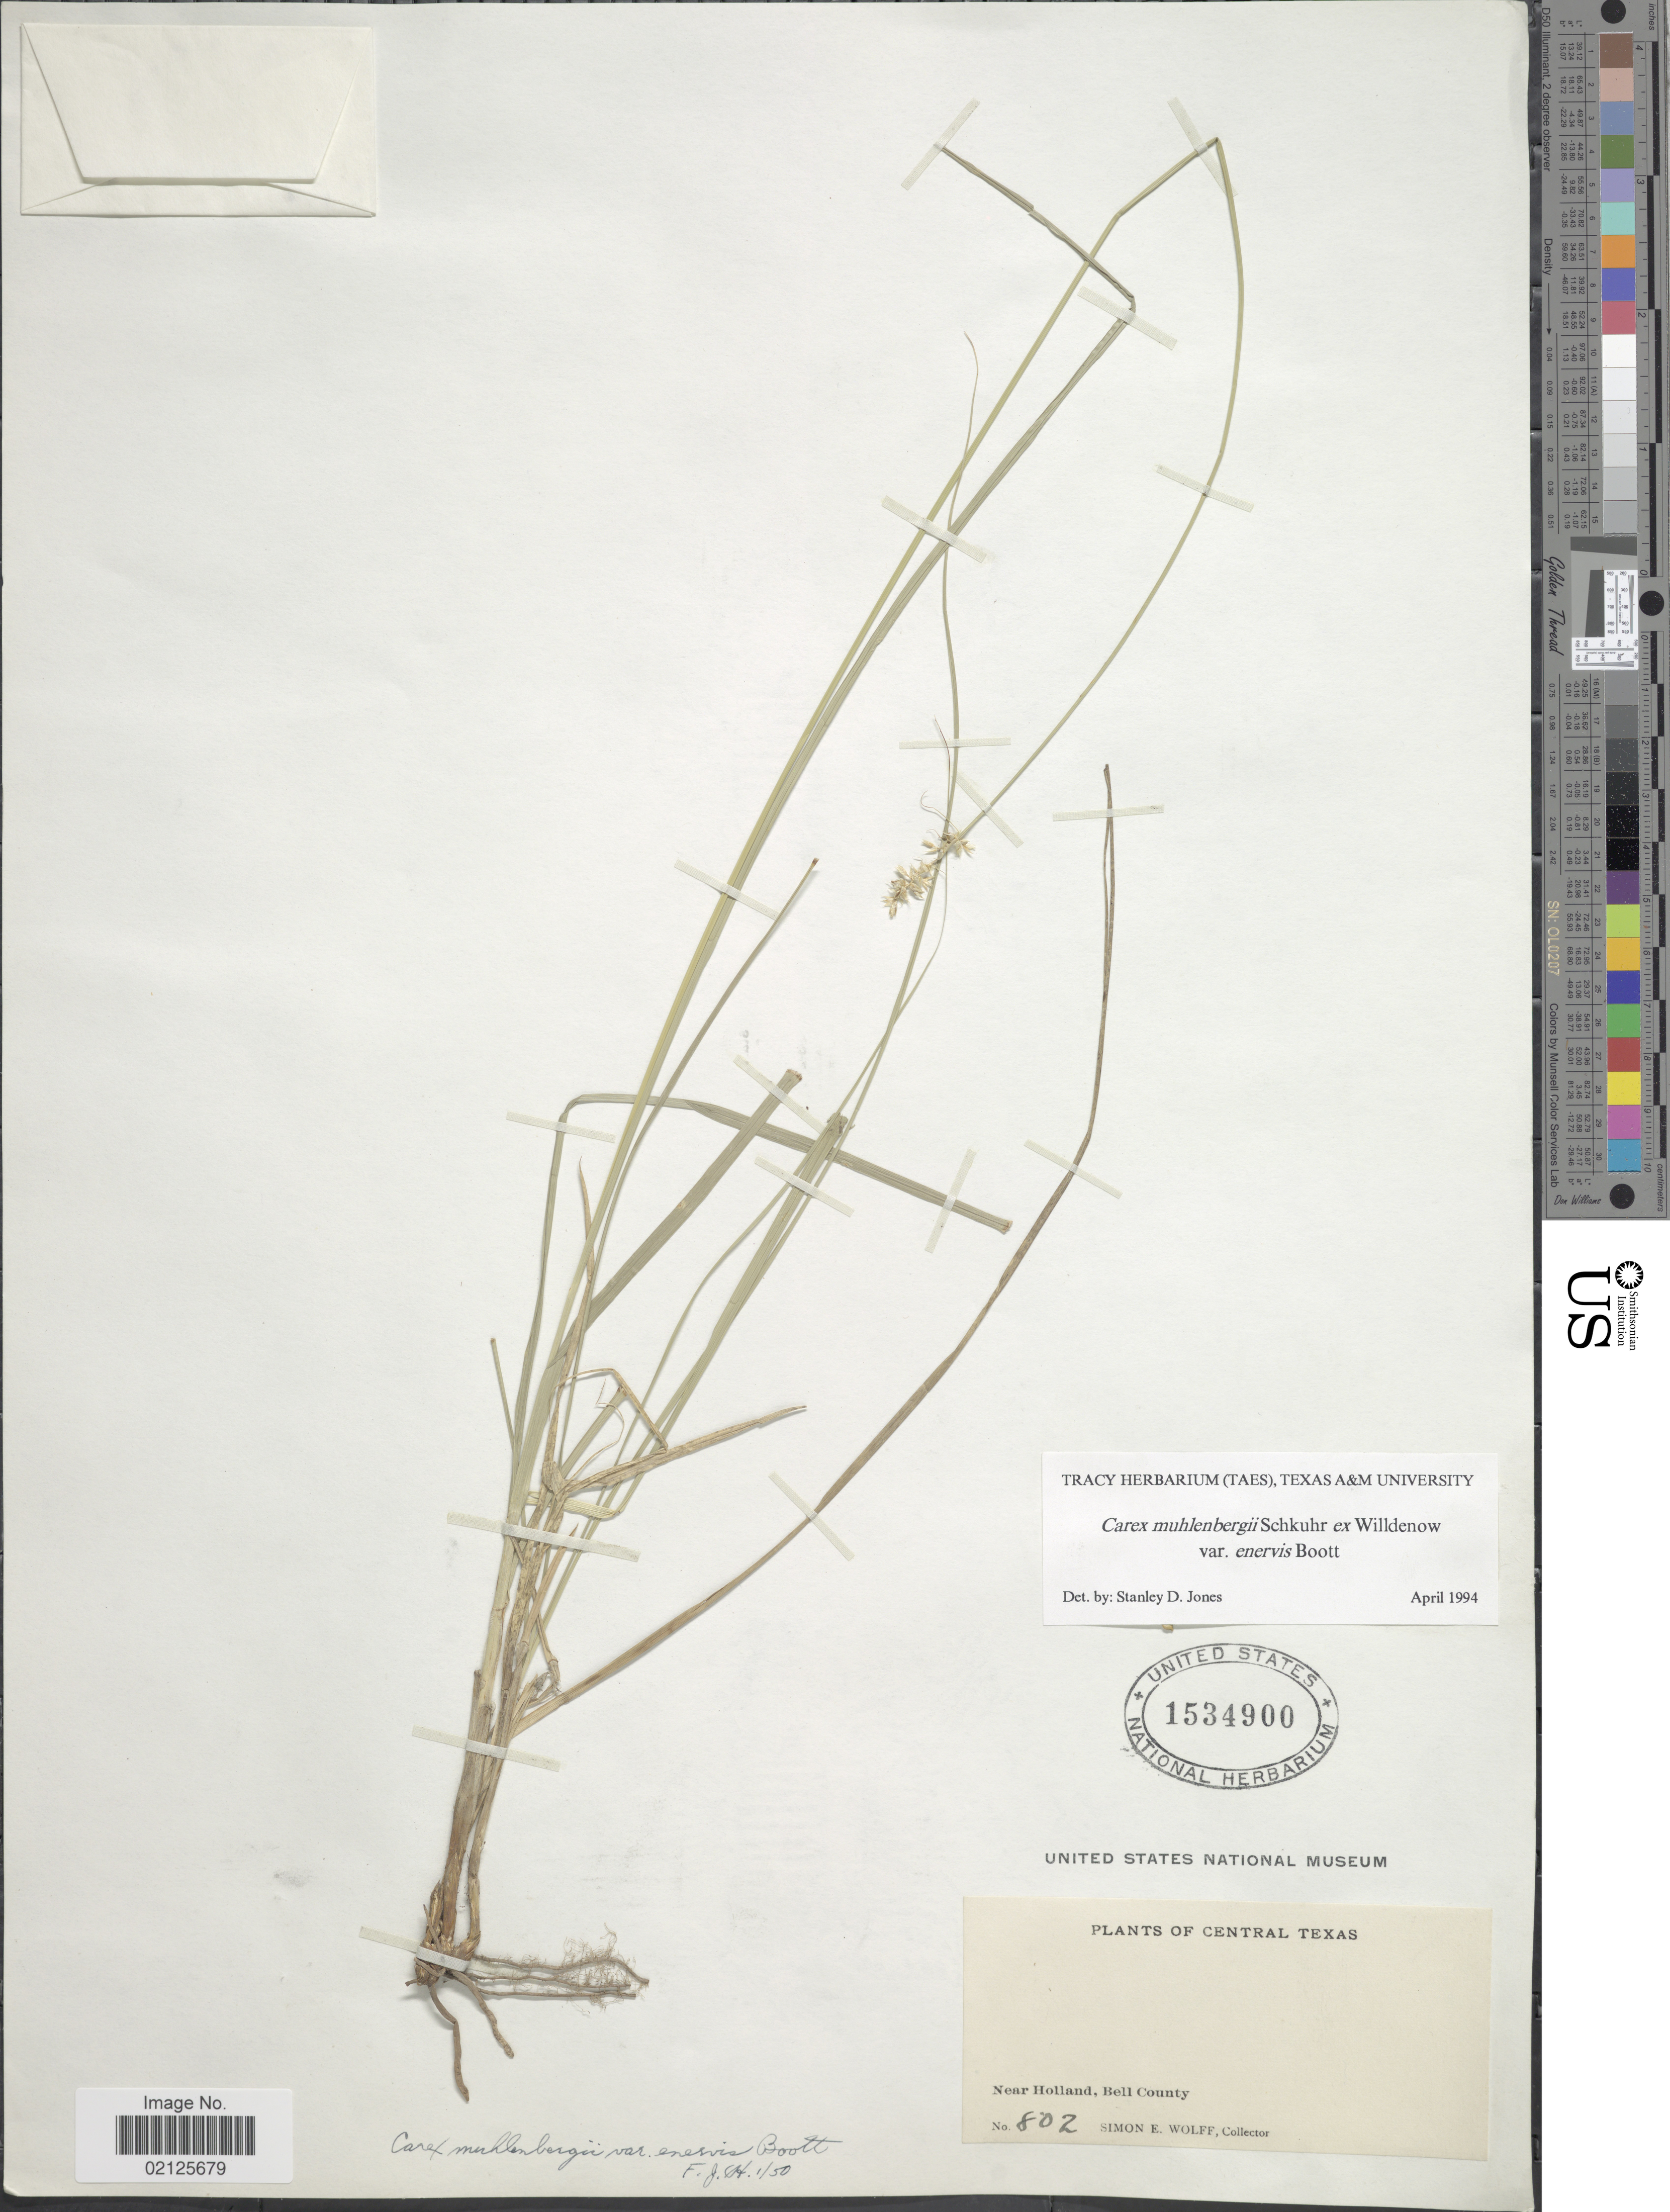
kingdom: Plantae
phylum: Tracheophyta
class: Liliopsida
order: Poales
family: Cyperaceae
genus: Carex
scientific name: Carex muehlenbergii var. enervis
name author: Boott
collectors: S. E. Wolff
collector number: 802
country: United States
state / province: Texas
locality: Central Texas, Near Holland, Bell County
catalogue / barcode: US 1534900